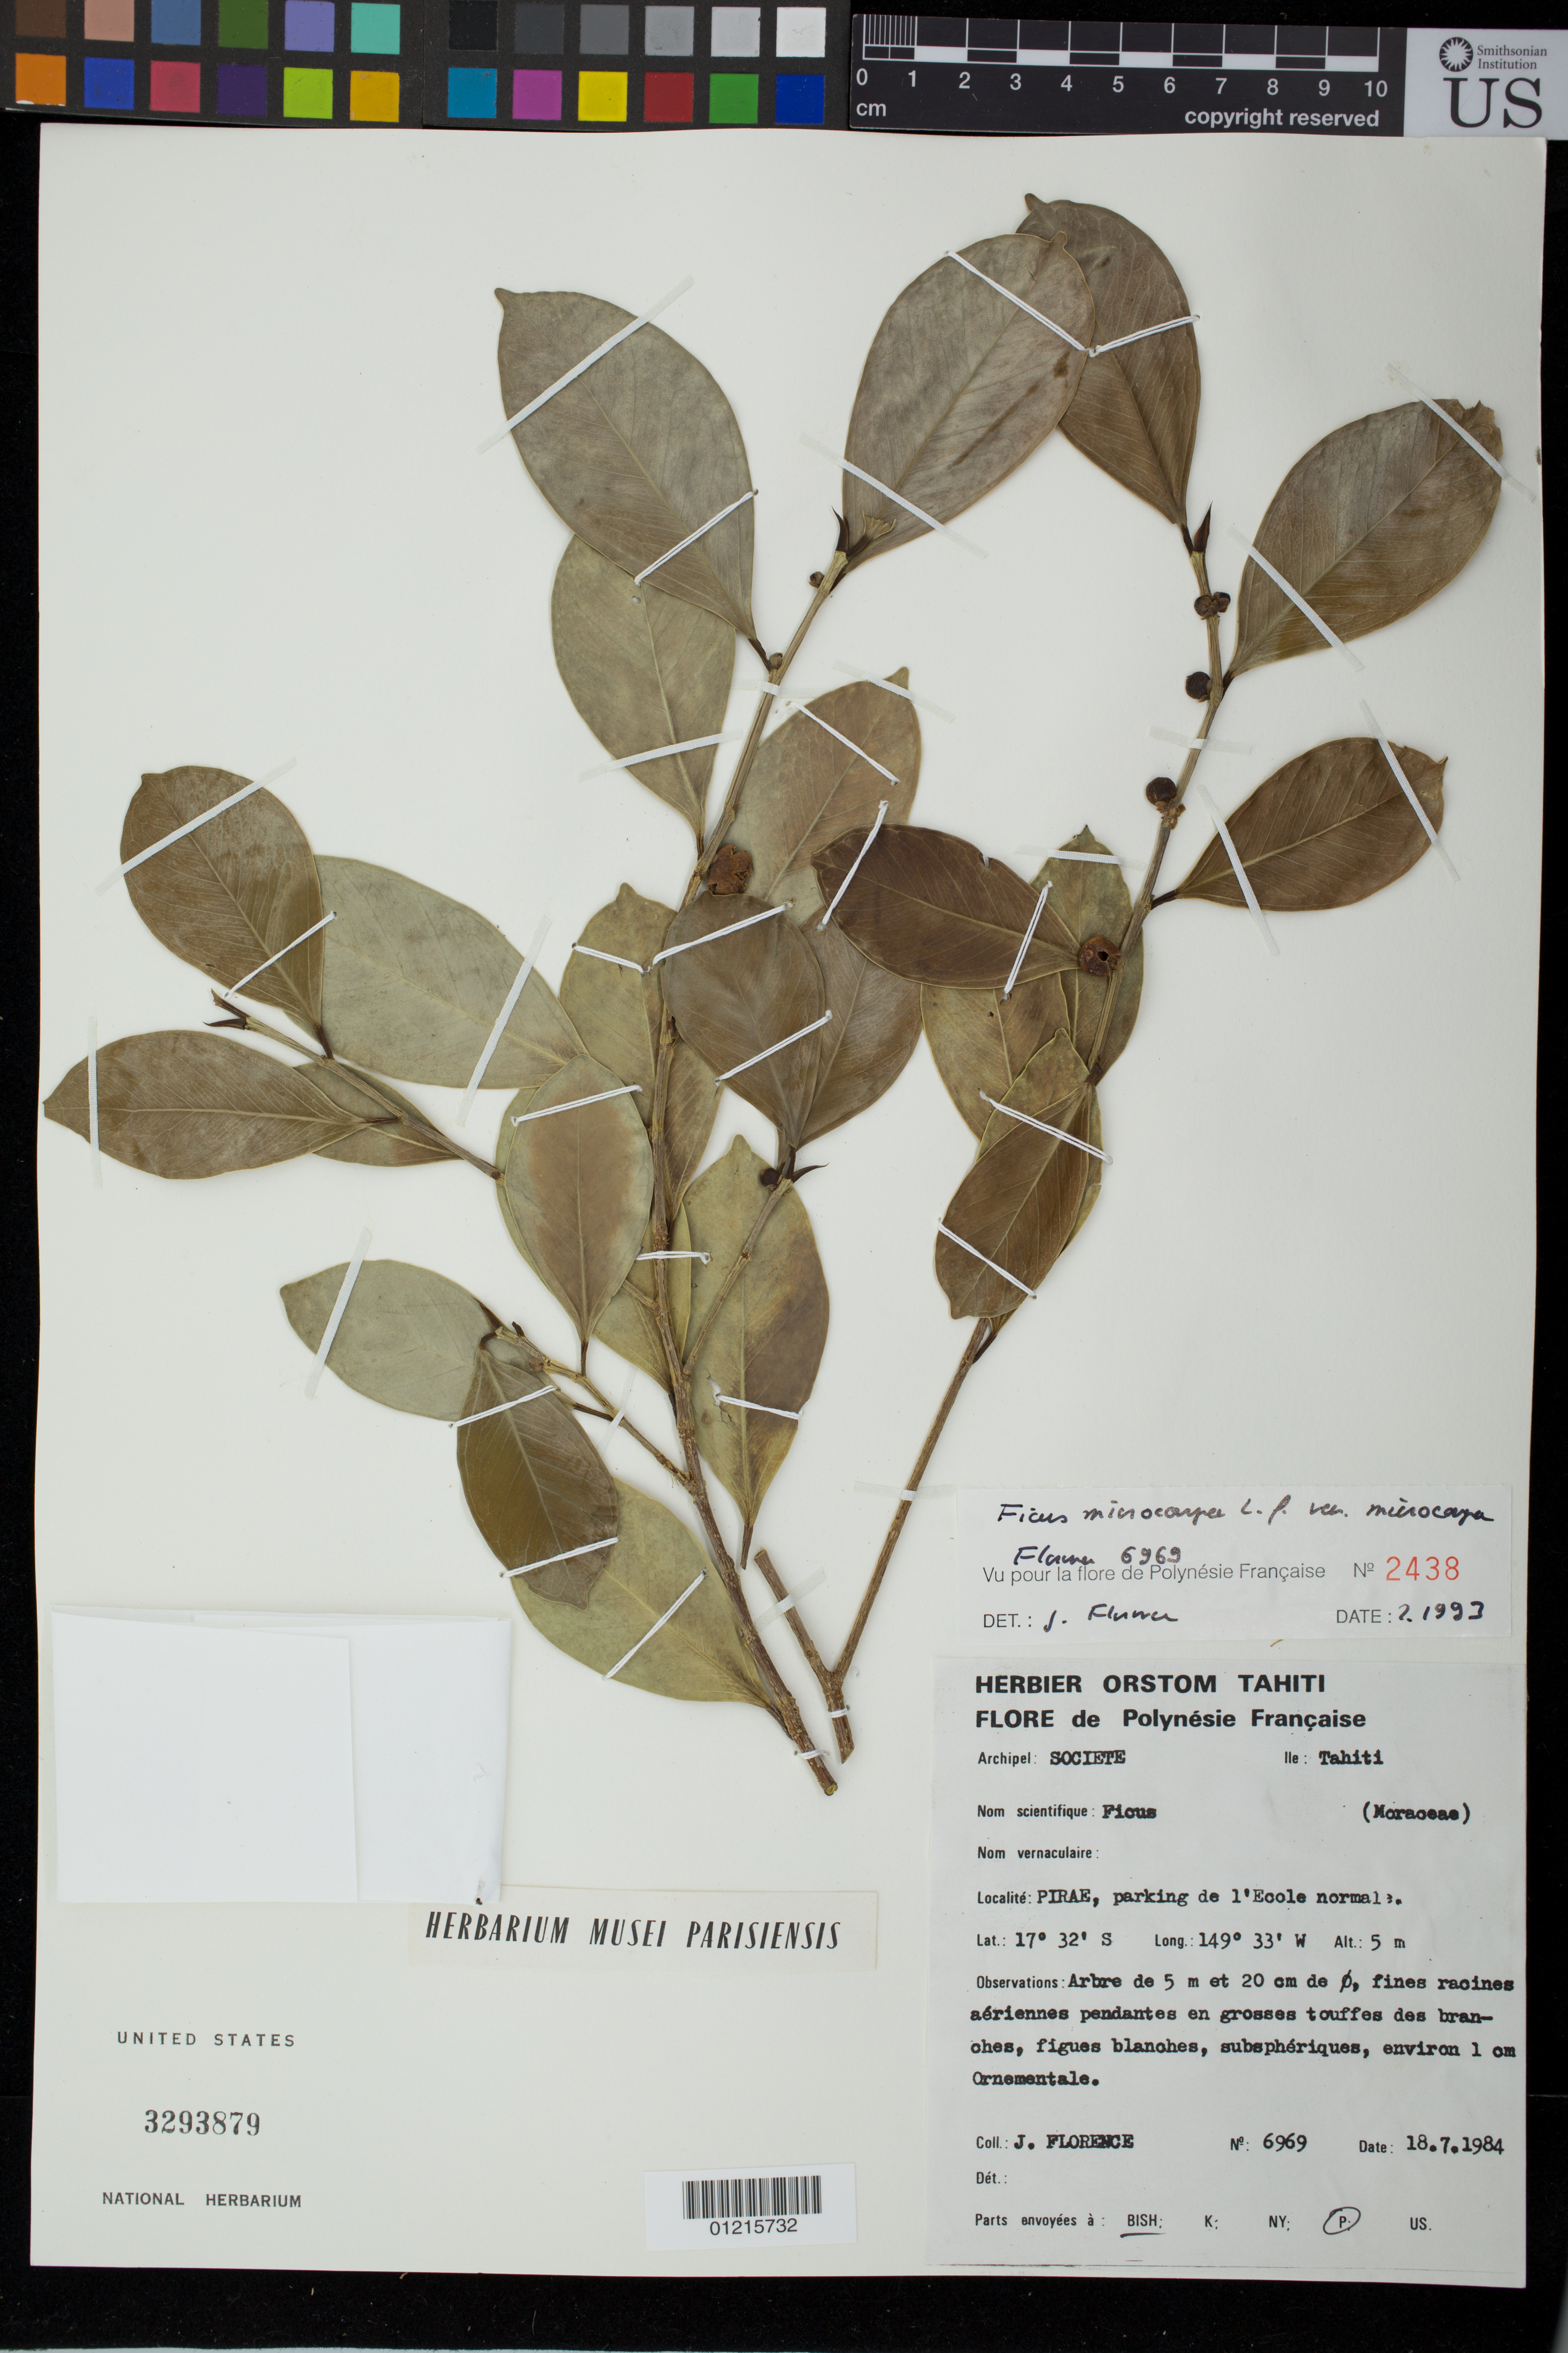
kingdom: Plantae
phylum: Tracheophyta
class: Magnoliopsida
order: Rosales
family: Moraceae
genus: Ficus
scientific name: Ficus microcarpa var. microcarpa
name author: L. f.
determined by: Florence, J.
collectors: J. Florence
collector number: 6969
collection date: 1984-07-18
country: French Polynesia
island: Tahiti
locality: Pirae, parking de l'ecole normal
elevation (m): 5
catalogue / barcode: US 3293879